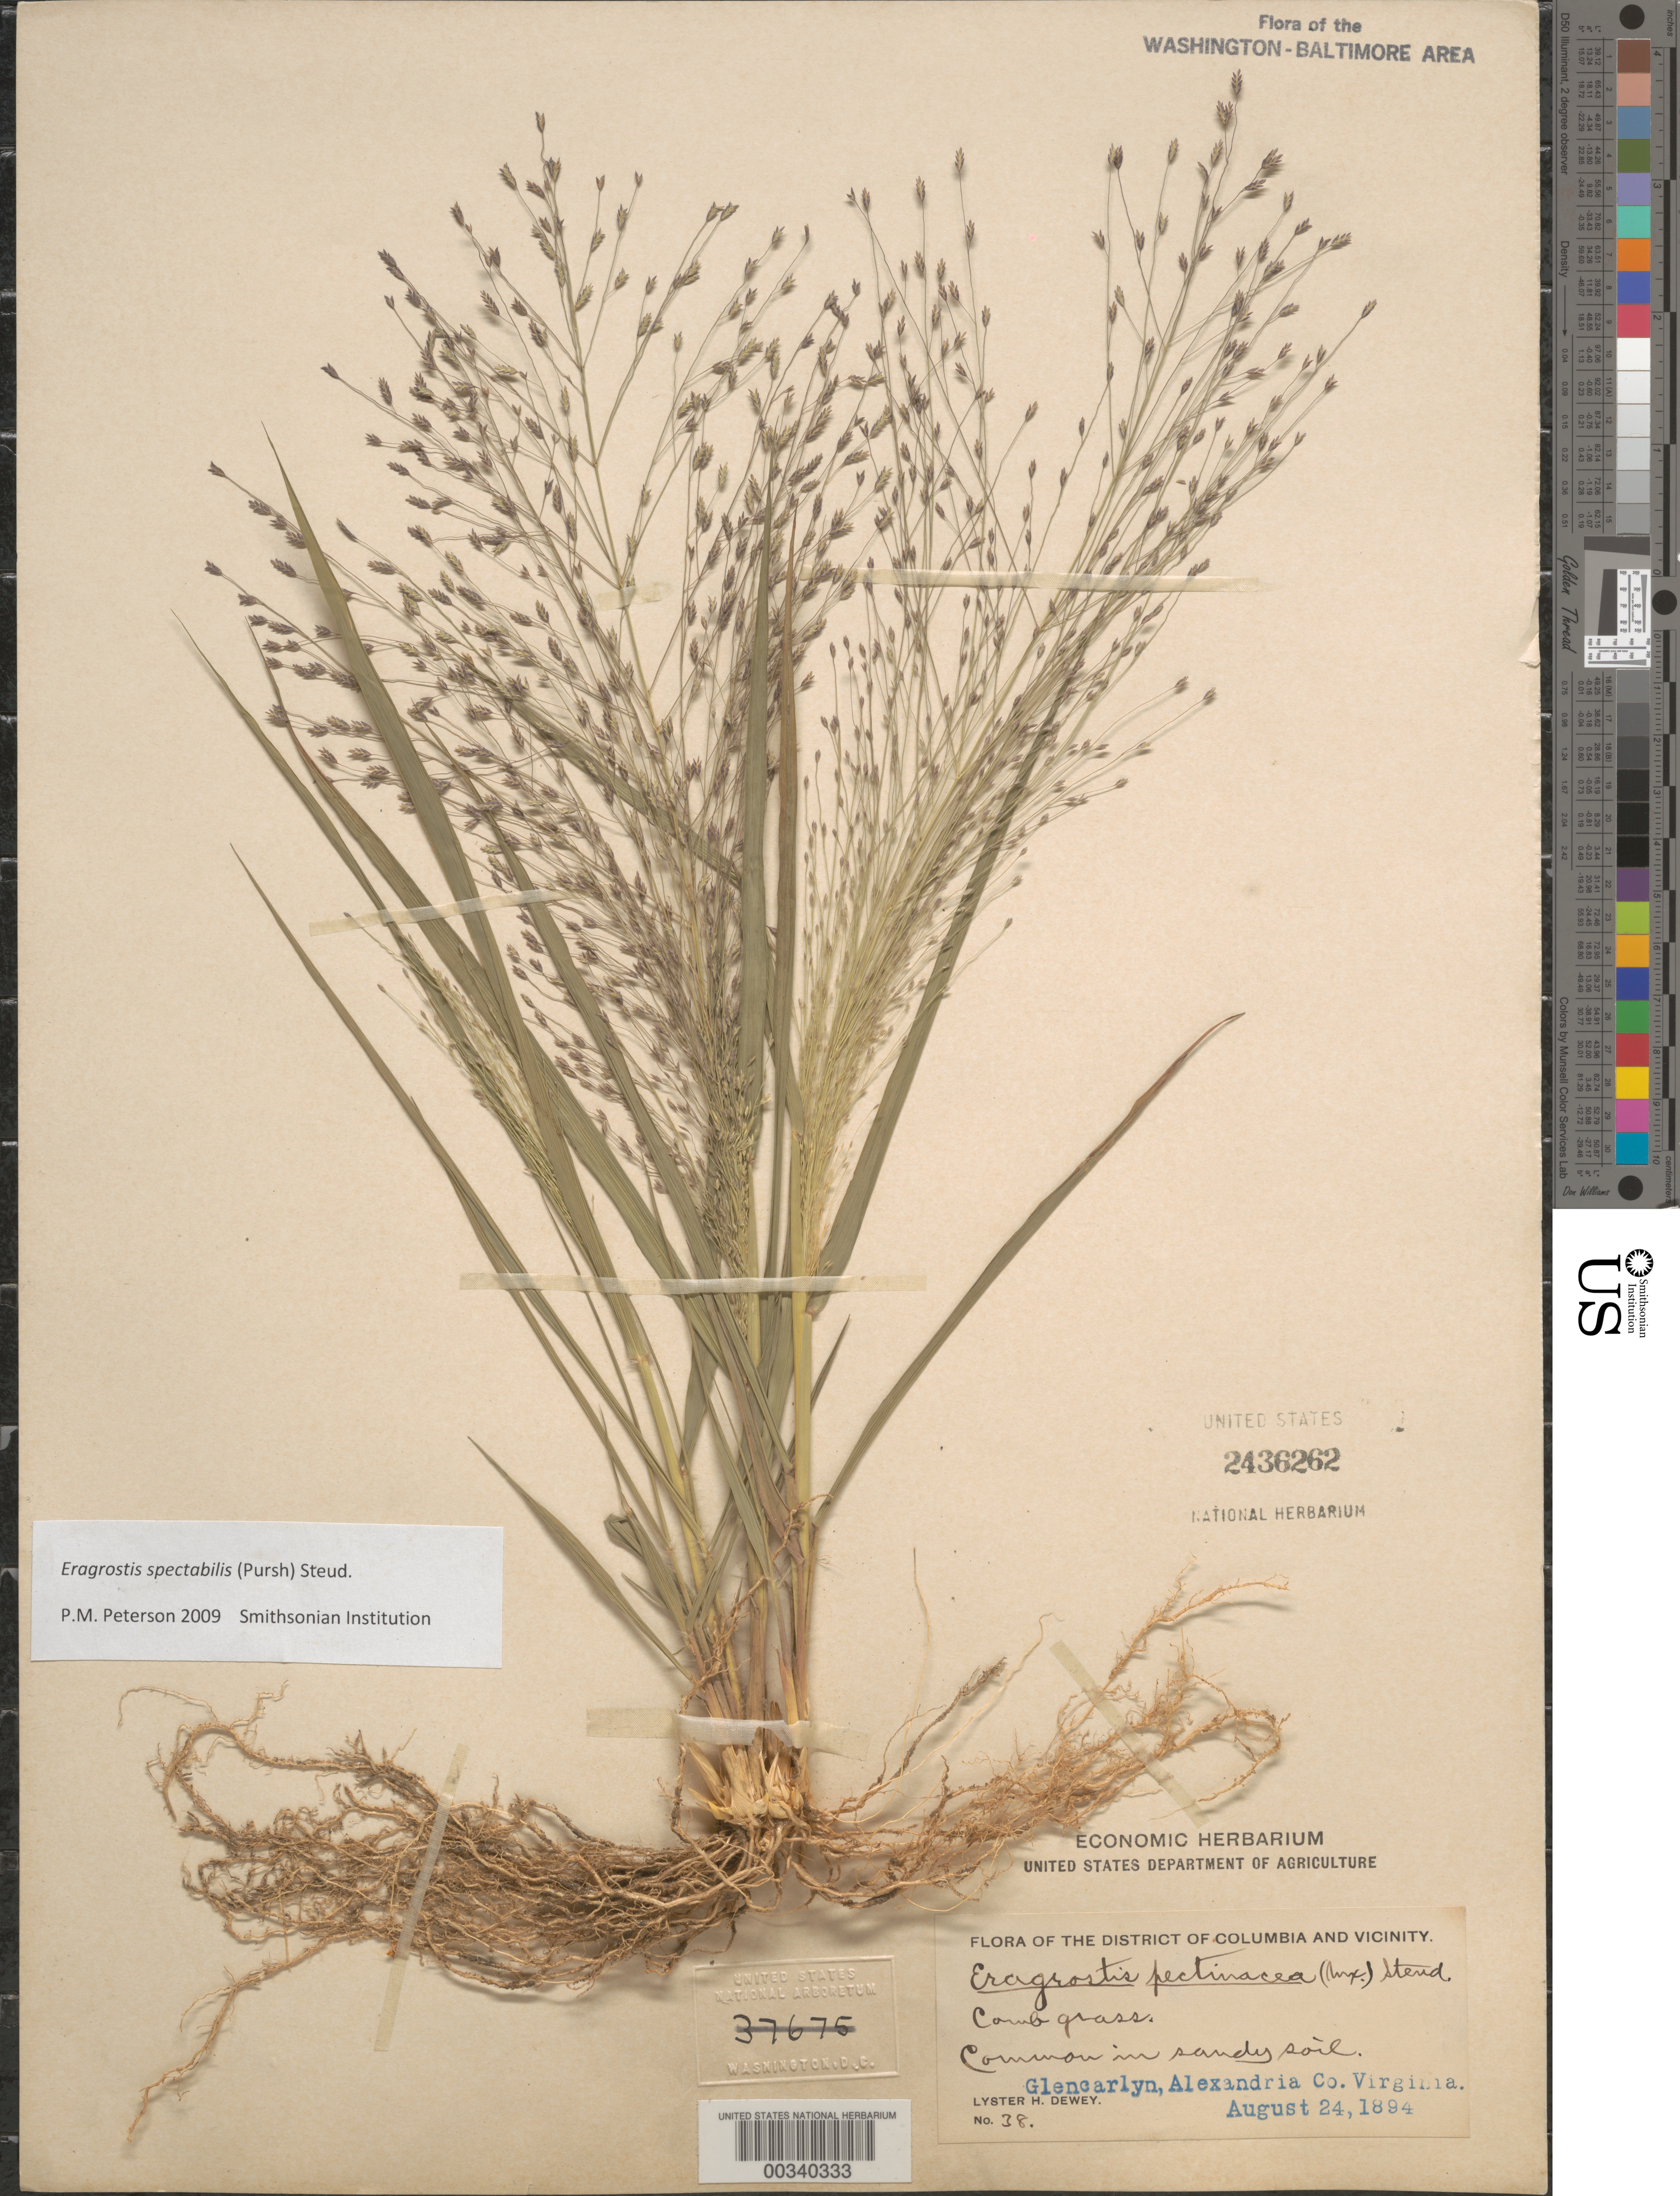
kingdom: Plantae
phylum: Tracheophyta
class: Liliopsida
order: Poales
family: Poaceae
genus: Eragrostis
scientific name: Eragrostis spectabilis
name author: (Pursh) Steud.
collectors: L. H. Dewey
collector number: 38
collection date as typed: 24 Aug 1894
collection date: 1894-08-24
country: United States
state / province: Virginia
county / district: Arlington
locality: Glencarlyn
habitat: In sandy soil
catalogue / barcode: US 2436262